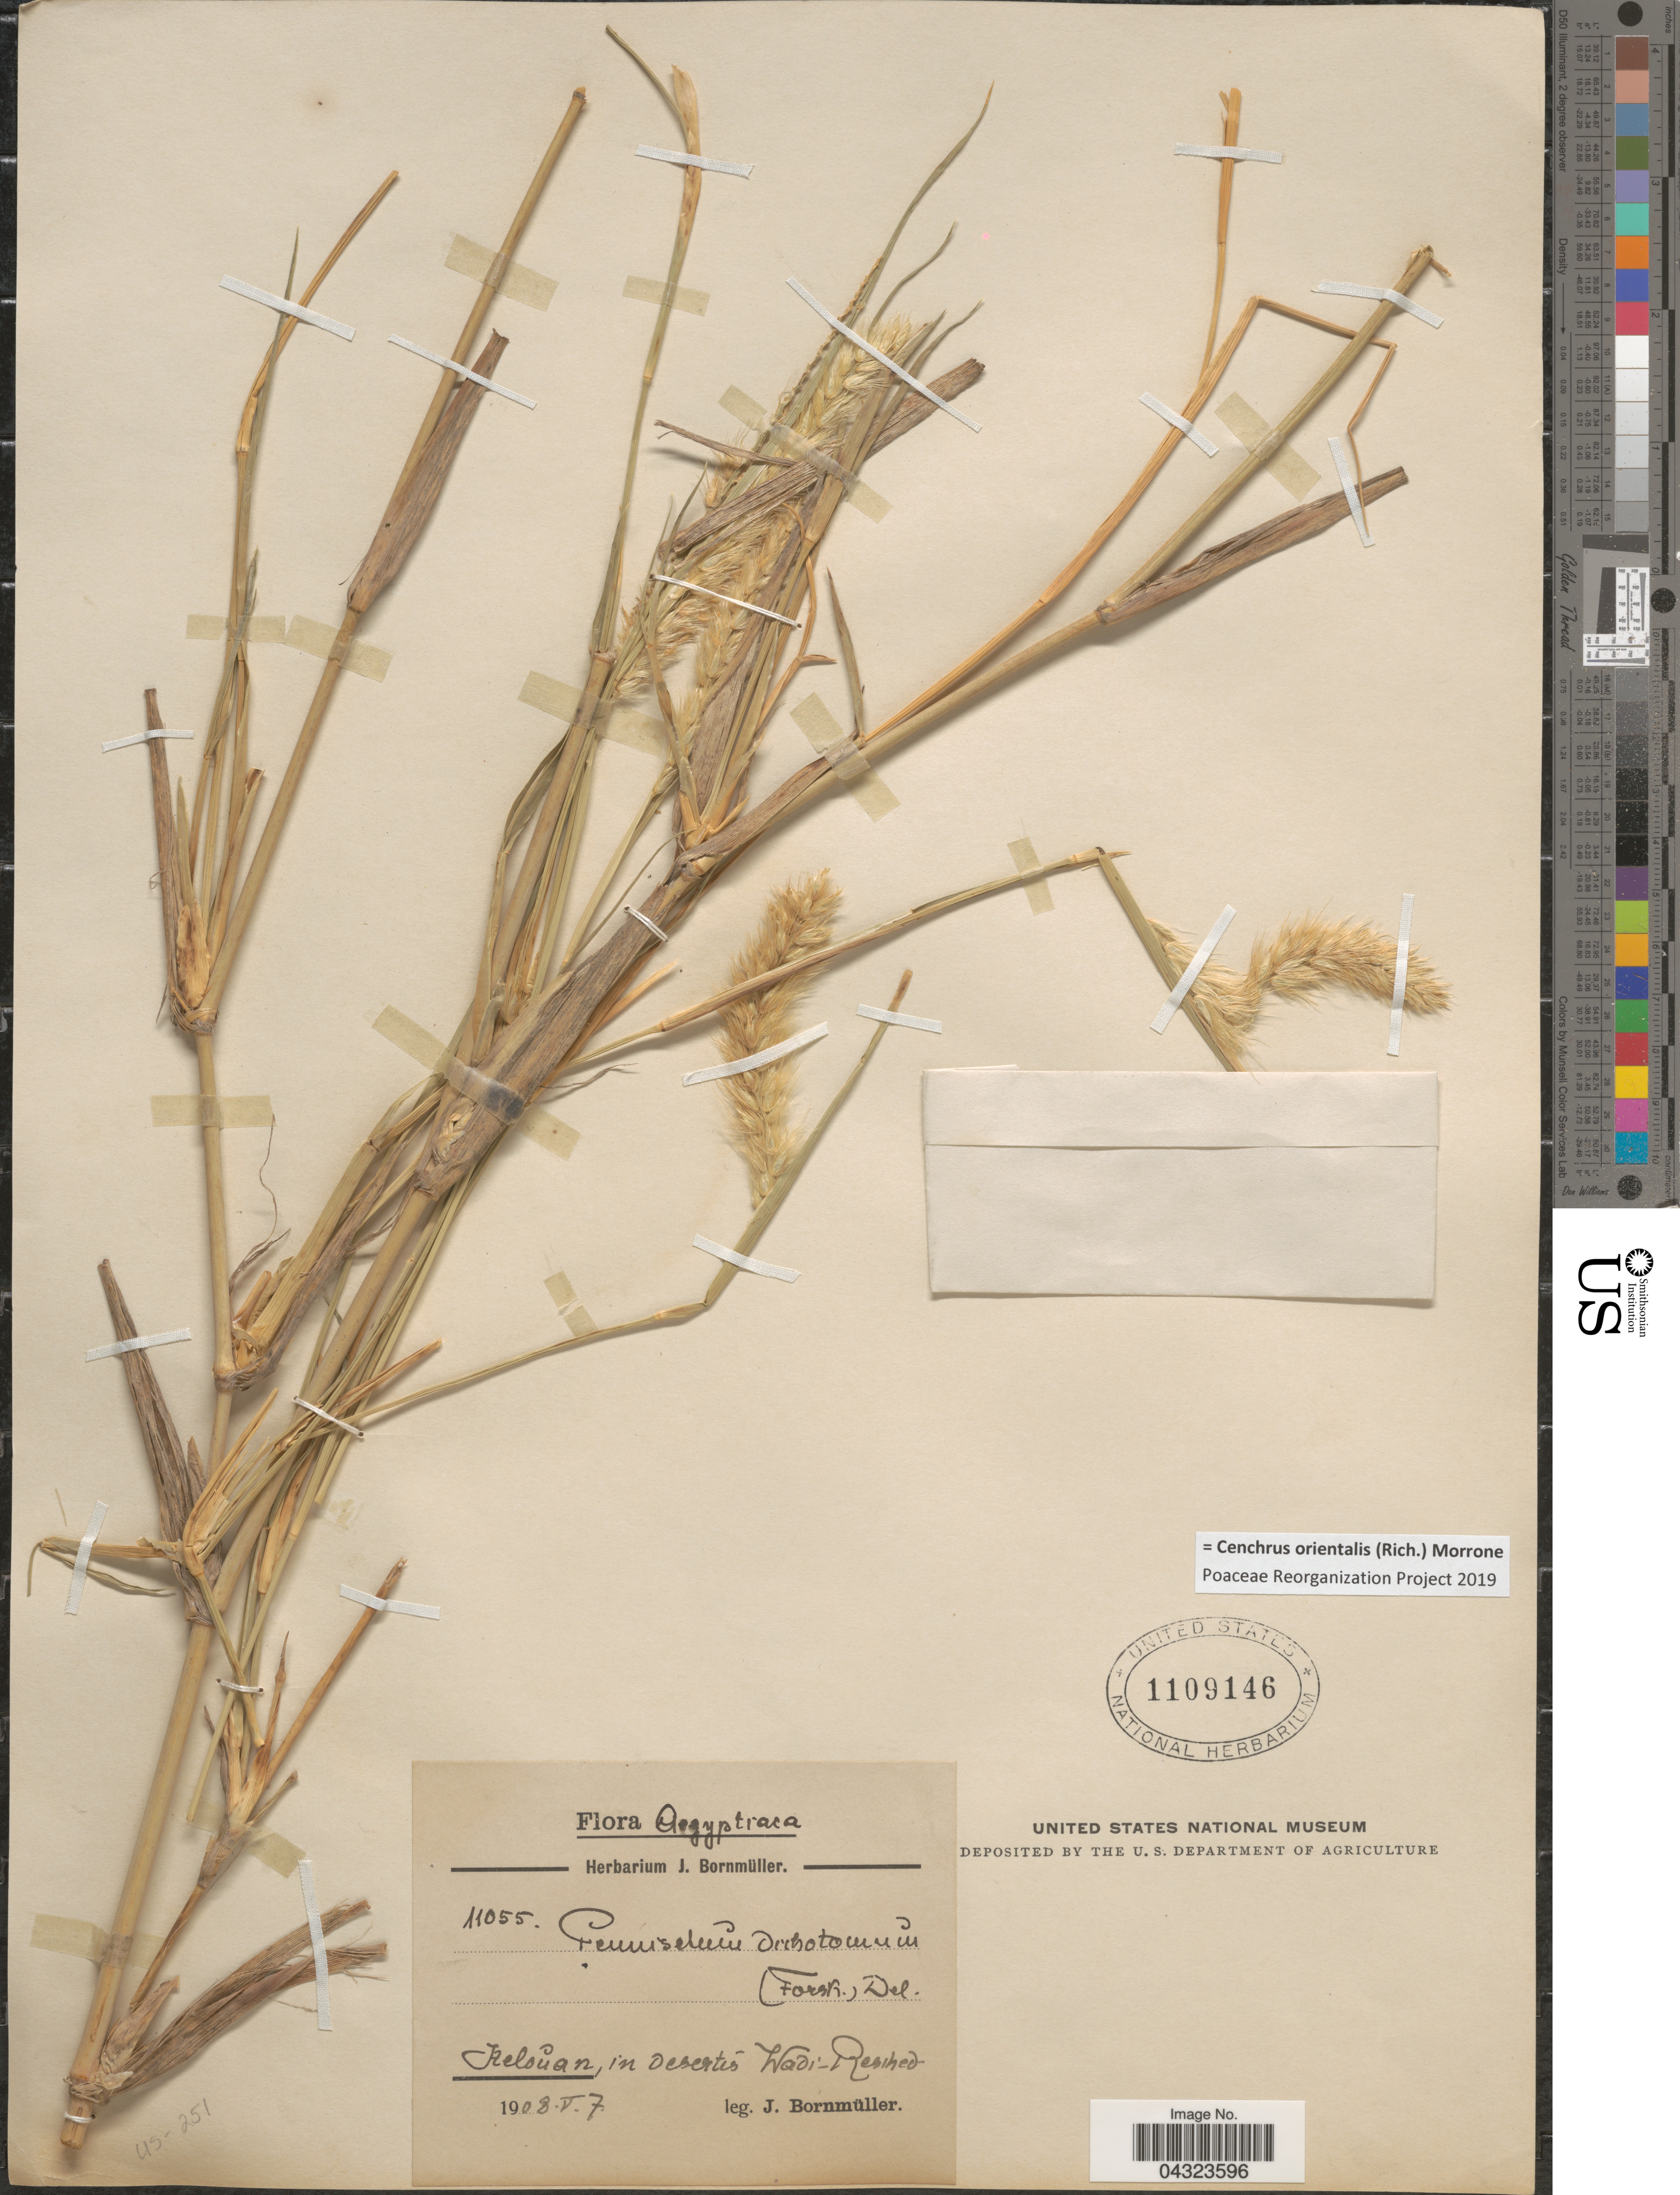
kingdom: Plantae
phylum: Tracheophyta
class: Liliopsida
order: Poales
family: Poaceae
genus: Cenchrus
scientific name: Cenchrus orientalis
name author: (Rich.) Morrone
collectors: J. Bornmüller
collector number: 11055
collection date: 1908-05-07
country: Egypt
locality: Keloůan, in desertis Wadi-Resihed.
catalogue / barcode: US 1109146